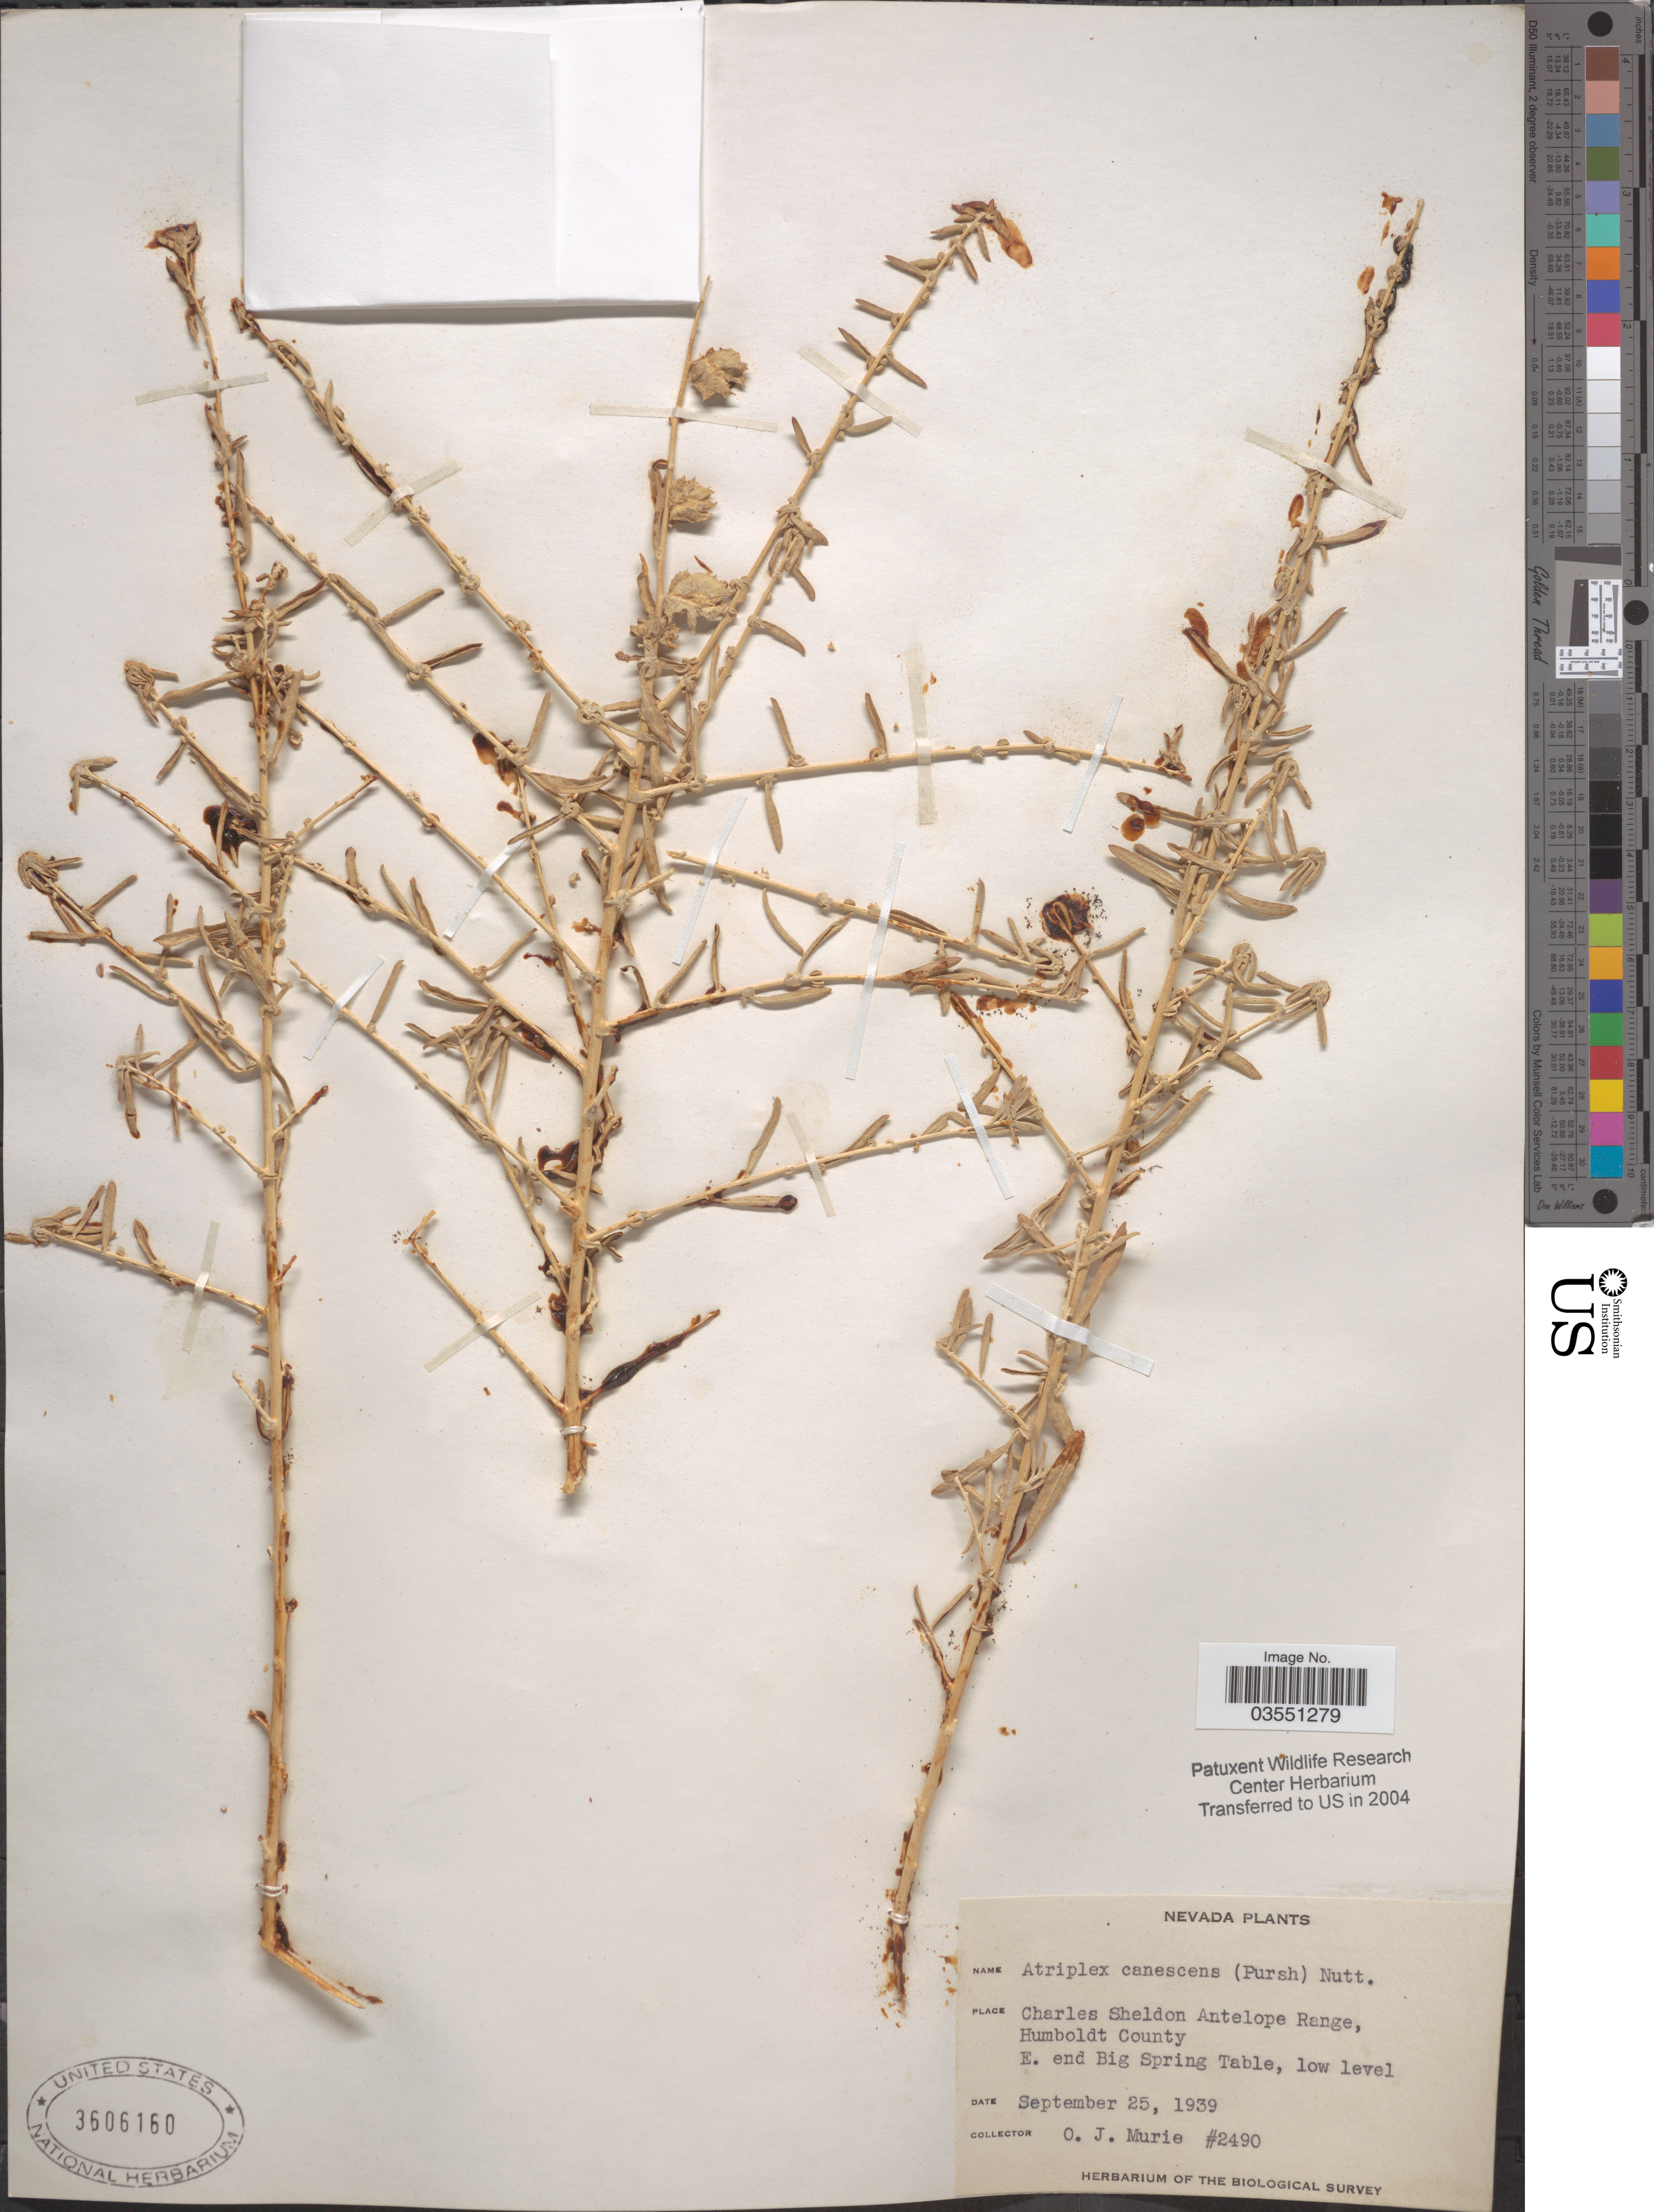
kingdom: Plantae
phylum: Tracheophyta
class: Magnoliopsida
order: Caryophyllales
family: Amaranthaceae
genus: Atriplex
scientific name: Atriplex canescens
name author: (Pursh) Nutt.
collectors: O. Murie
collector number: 2490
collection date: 1939-09-25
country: United States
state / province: Nevada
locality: Charles Sheldon Antelope Range, Humboldt County E. end Big Spring Table, low level.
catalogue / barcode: US 3606160